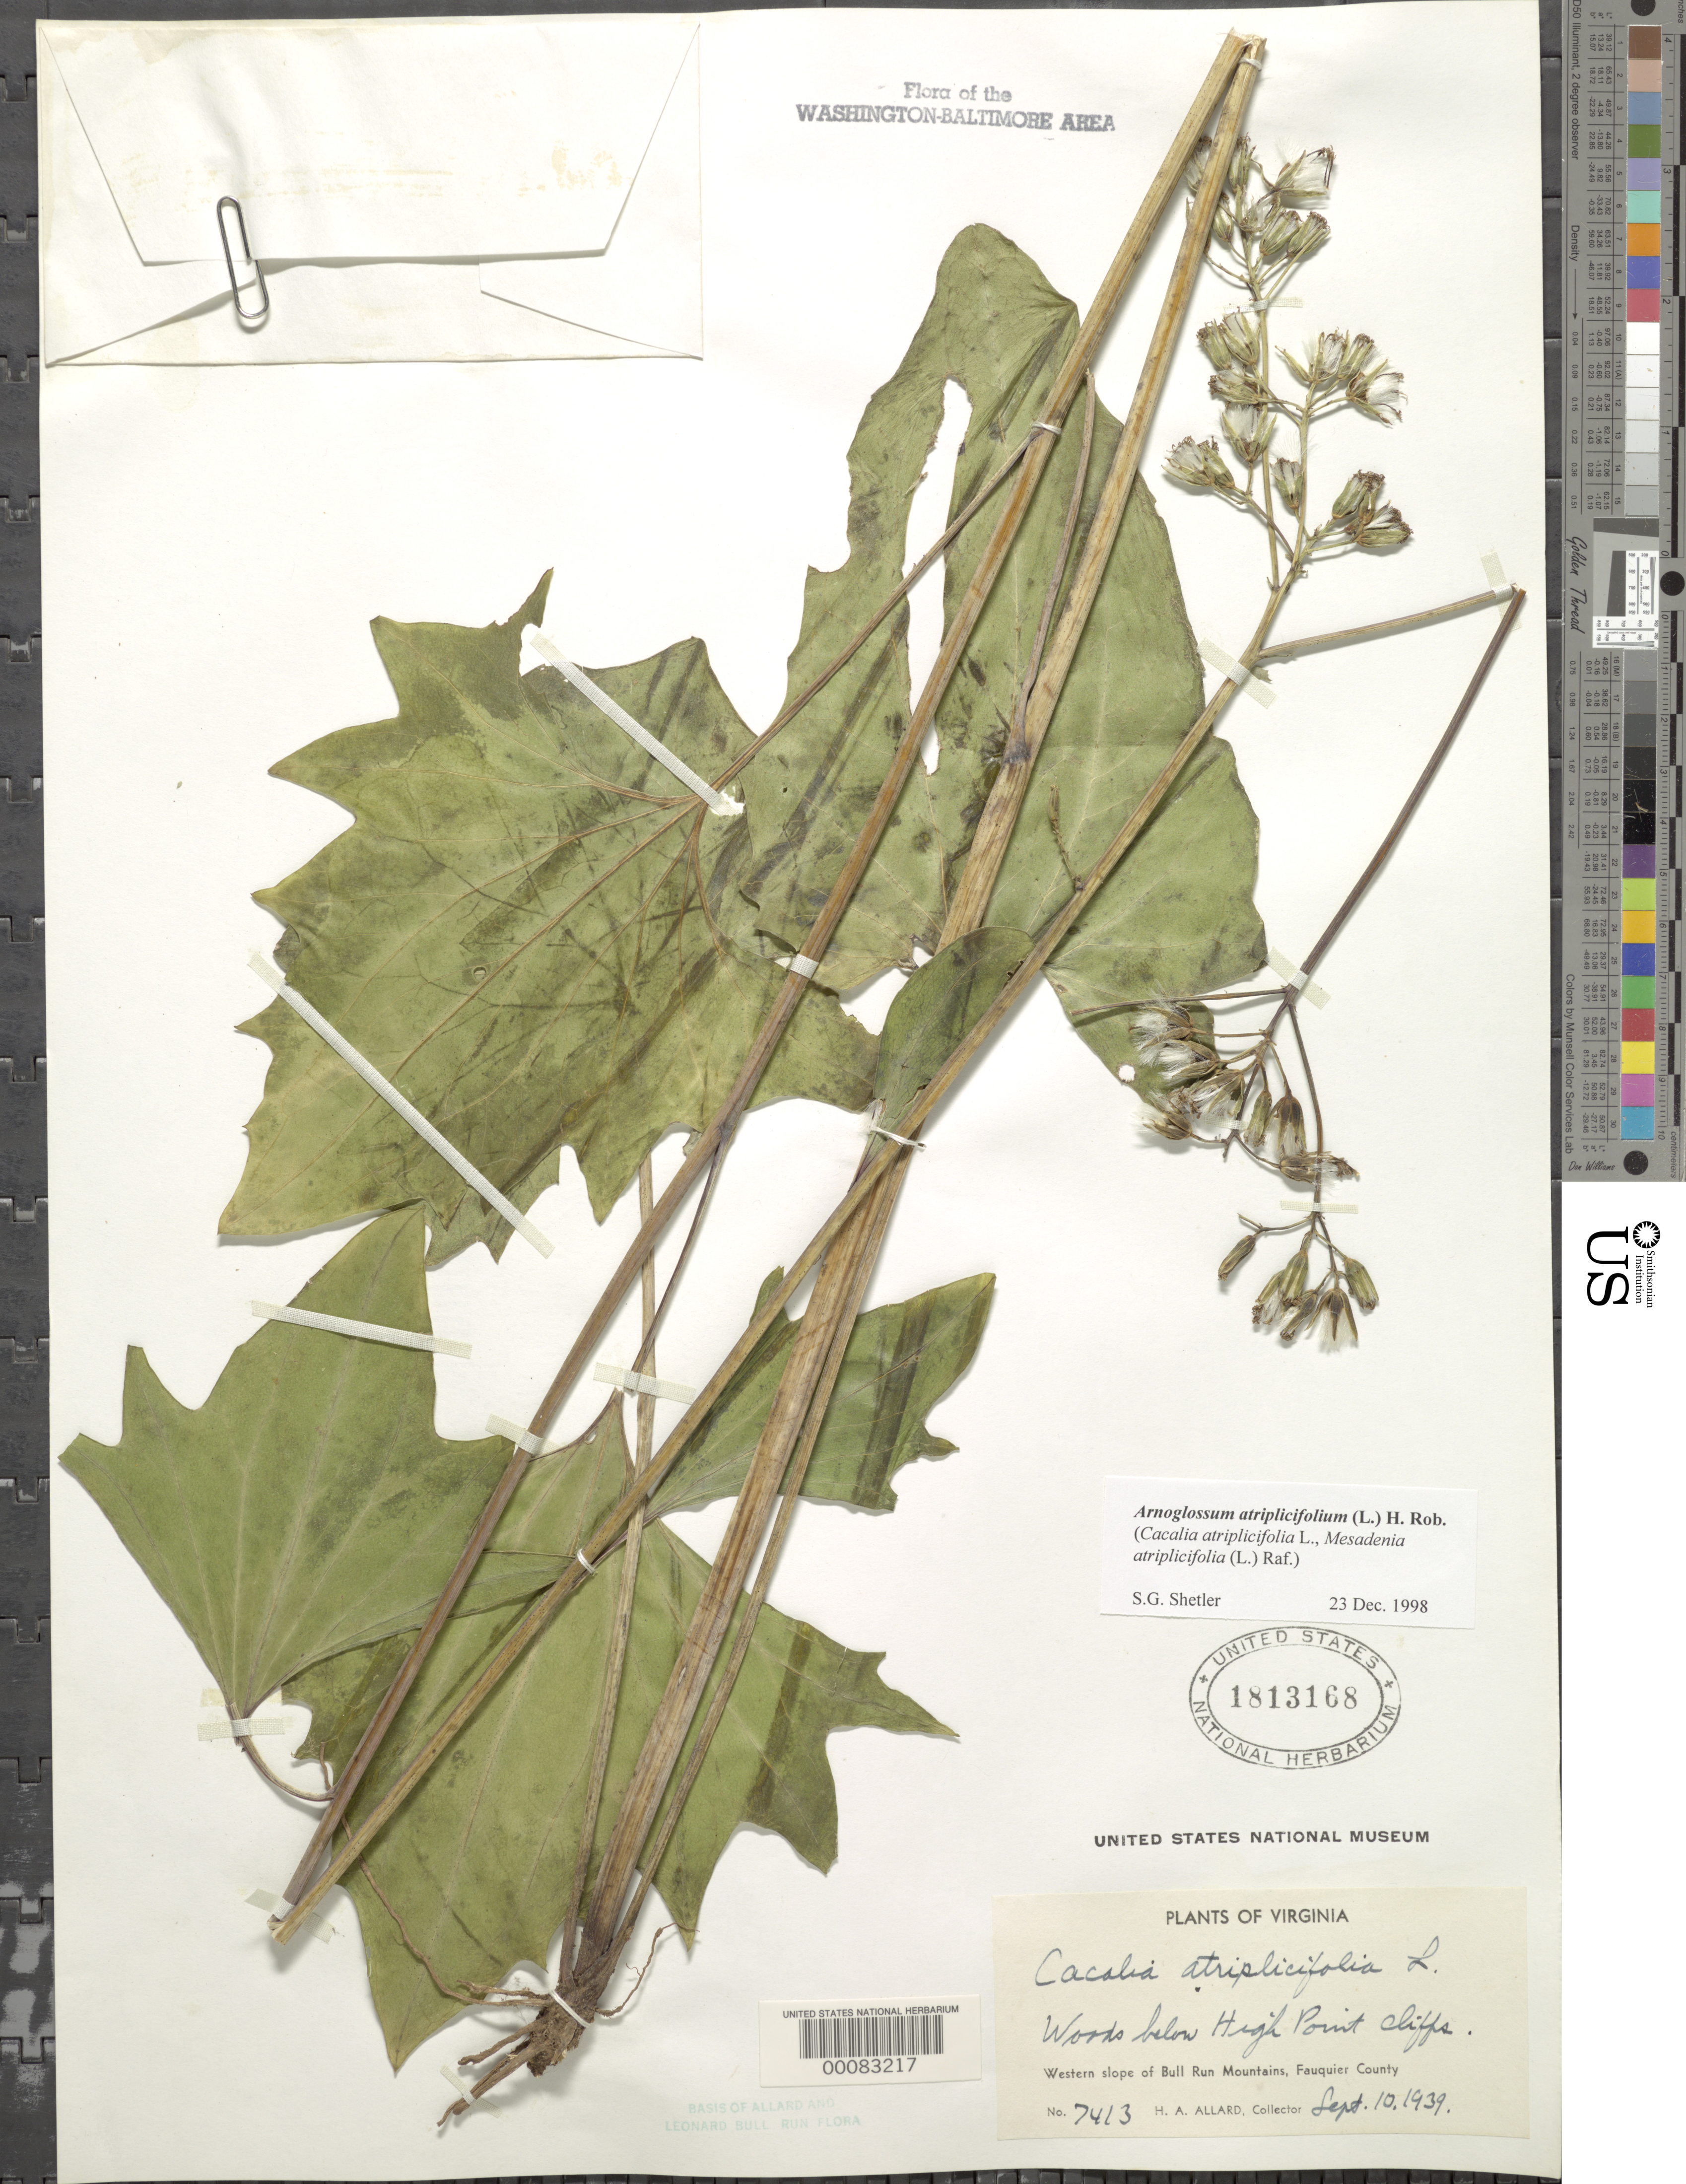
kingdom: Plantae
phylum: Tracheophyta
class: Magnoliopsida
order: Asterales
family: Asteraceae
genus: Arnoglossum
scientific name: Arnoglossum atriplicifolium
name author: (L.) H. Rob.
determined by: Shetler, Stanwyn G., (US), NMNH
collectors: H. A. Allard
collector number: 7413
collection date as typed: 10 Sep 1939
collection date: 1939-09-10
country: United States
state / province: Virginia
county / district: Fauquier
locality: Below High Point cliffs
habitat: Woods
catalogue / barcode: US 1813168